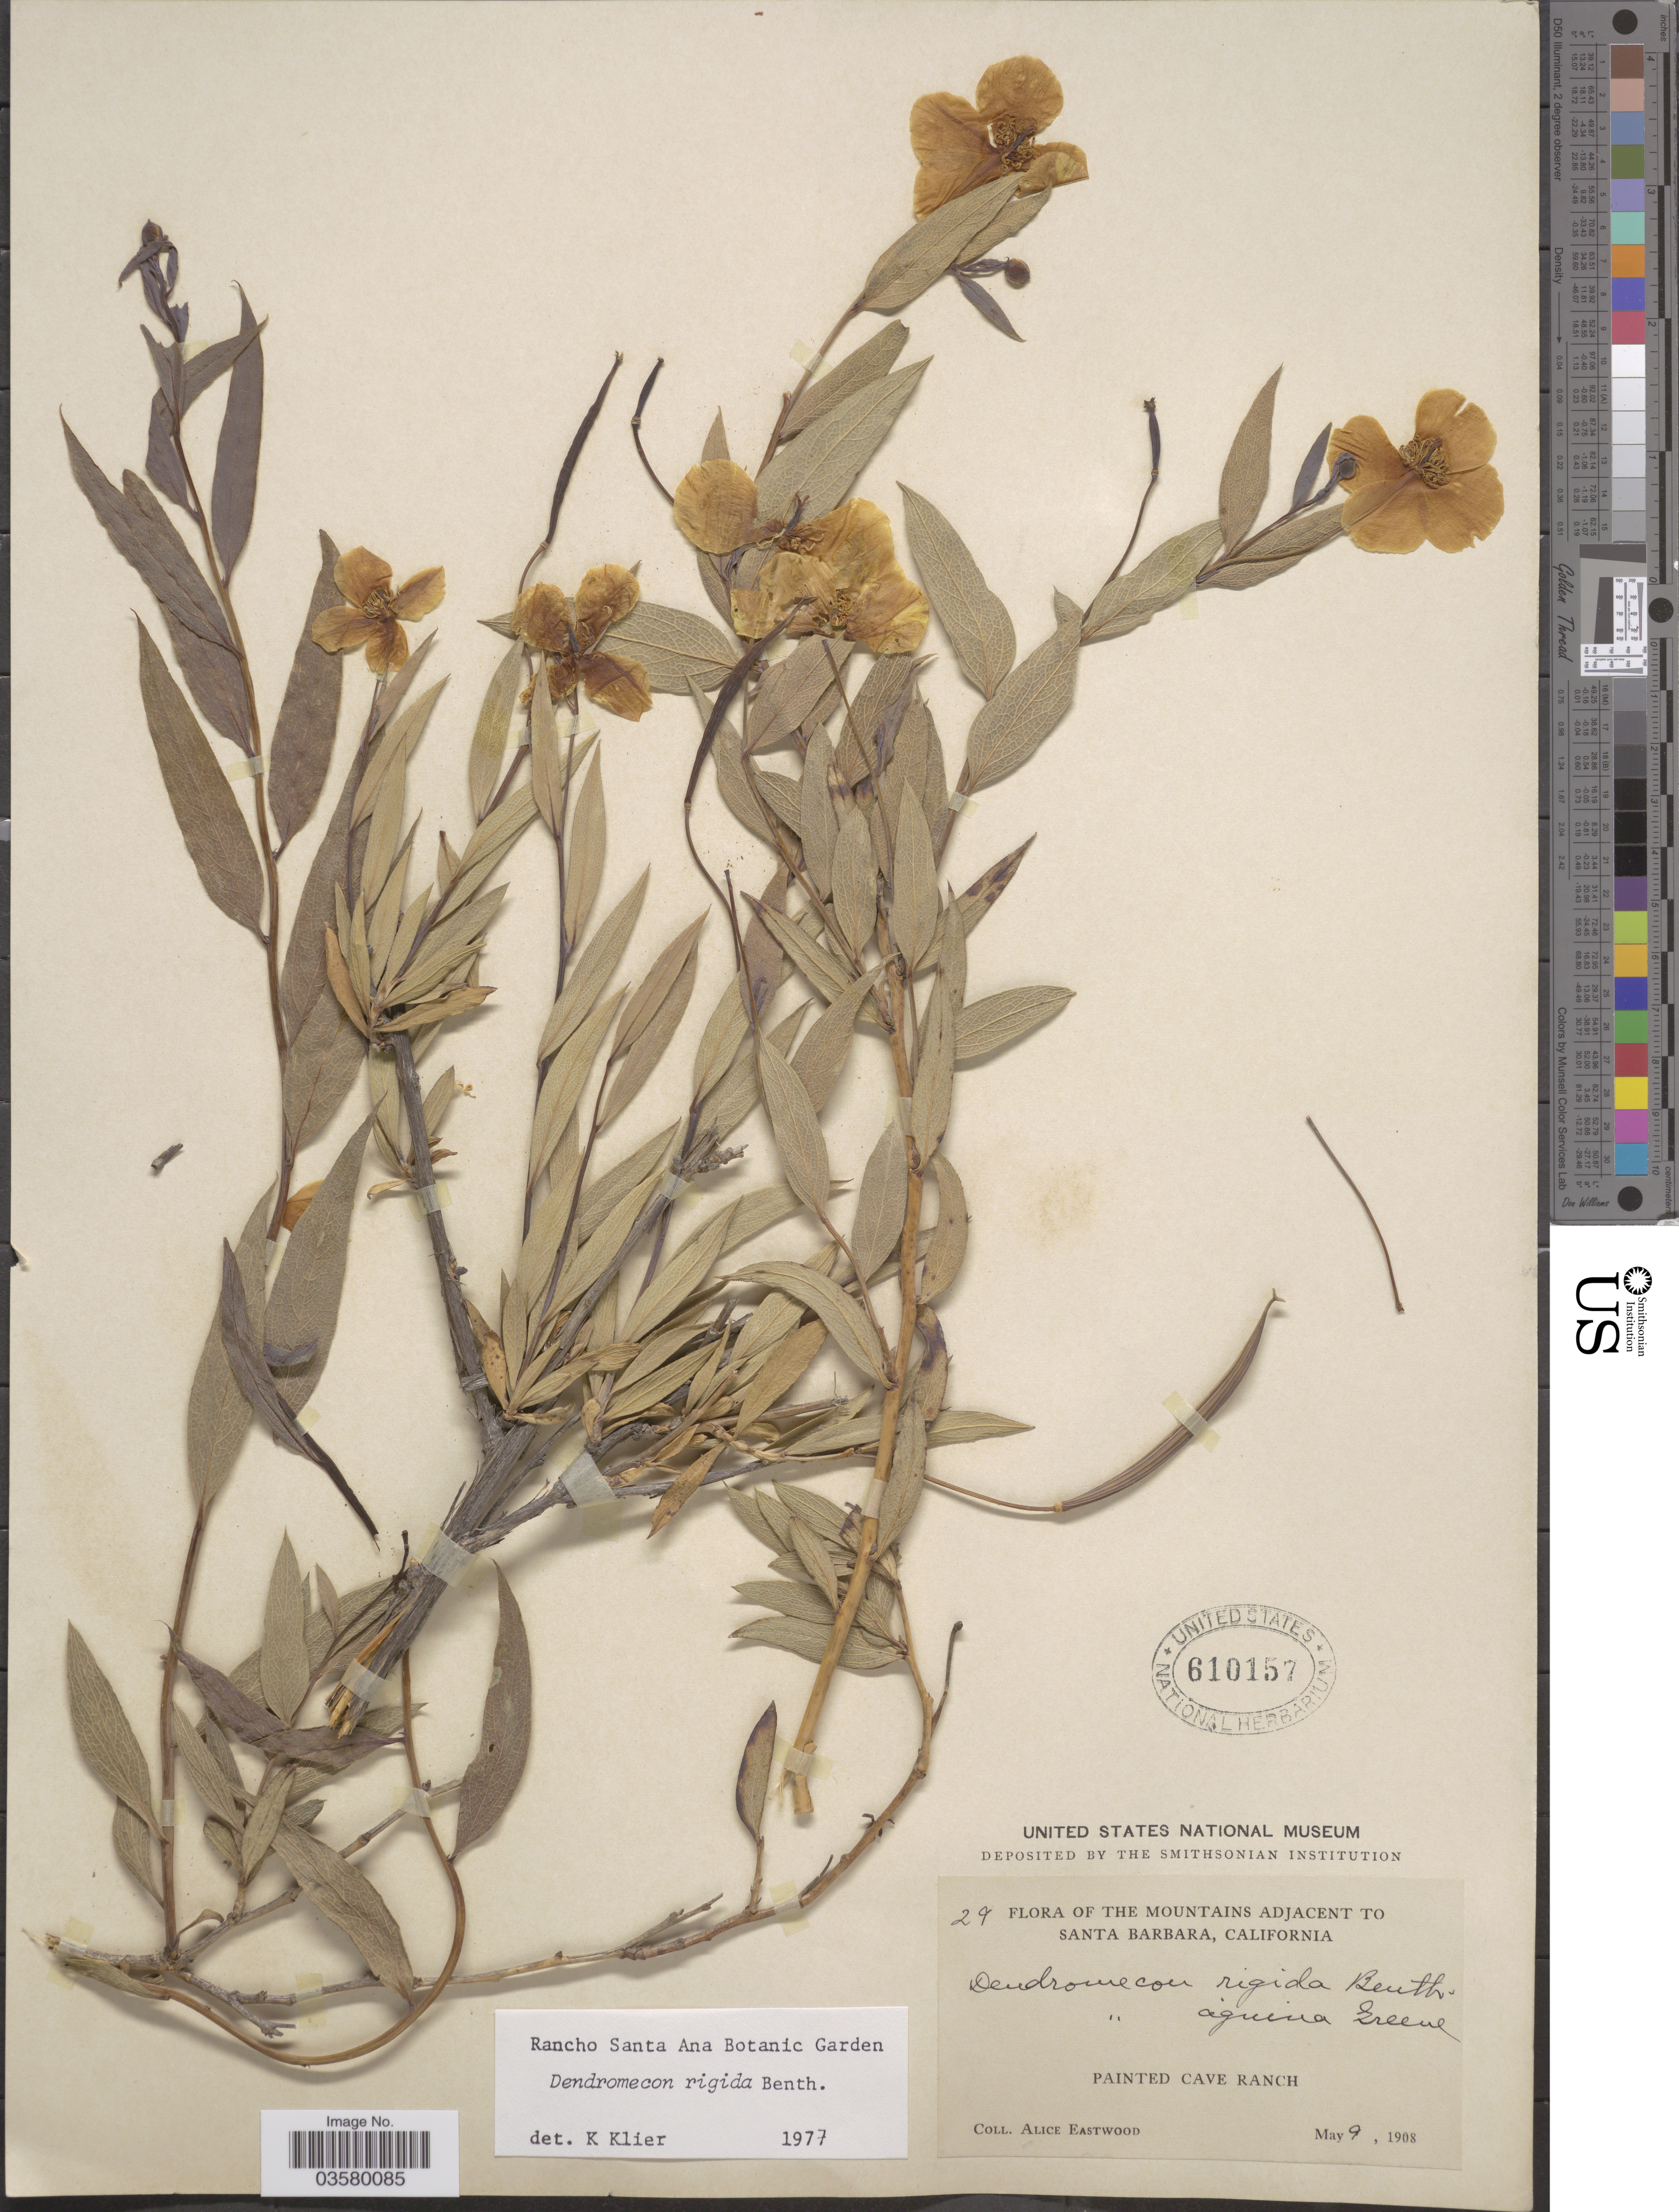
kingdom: Plantae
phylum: Tracheophyta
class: Magnoliopsida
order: Ranunculales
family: Papaveraceae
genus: Dendromecon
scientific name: Dendromecon rigida subsp. rigida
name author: Benth.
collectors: A. Eastwood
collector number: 29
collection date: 1908-05-09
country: United States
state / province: California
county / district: Santa Barbara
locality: The Mountains adjacent to Santa Barbara. Painted Cave Ranch.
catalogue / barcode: US 610157